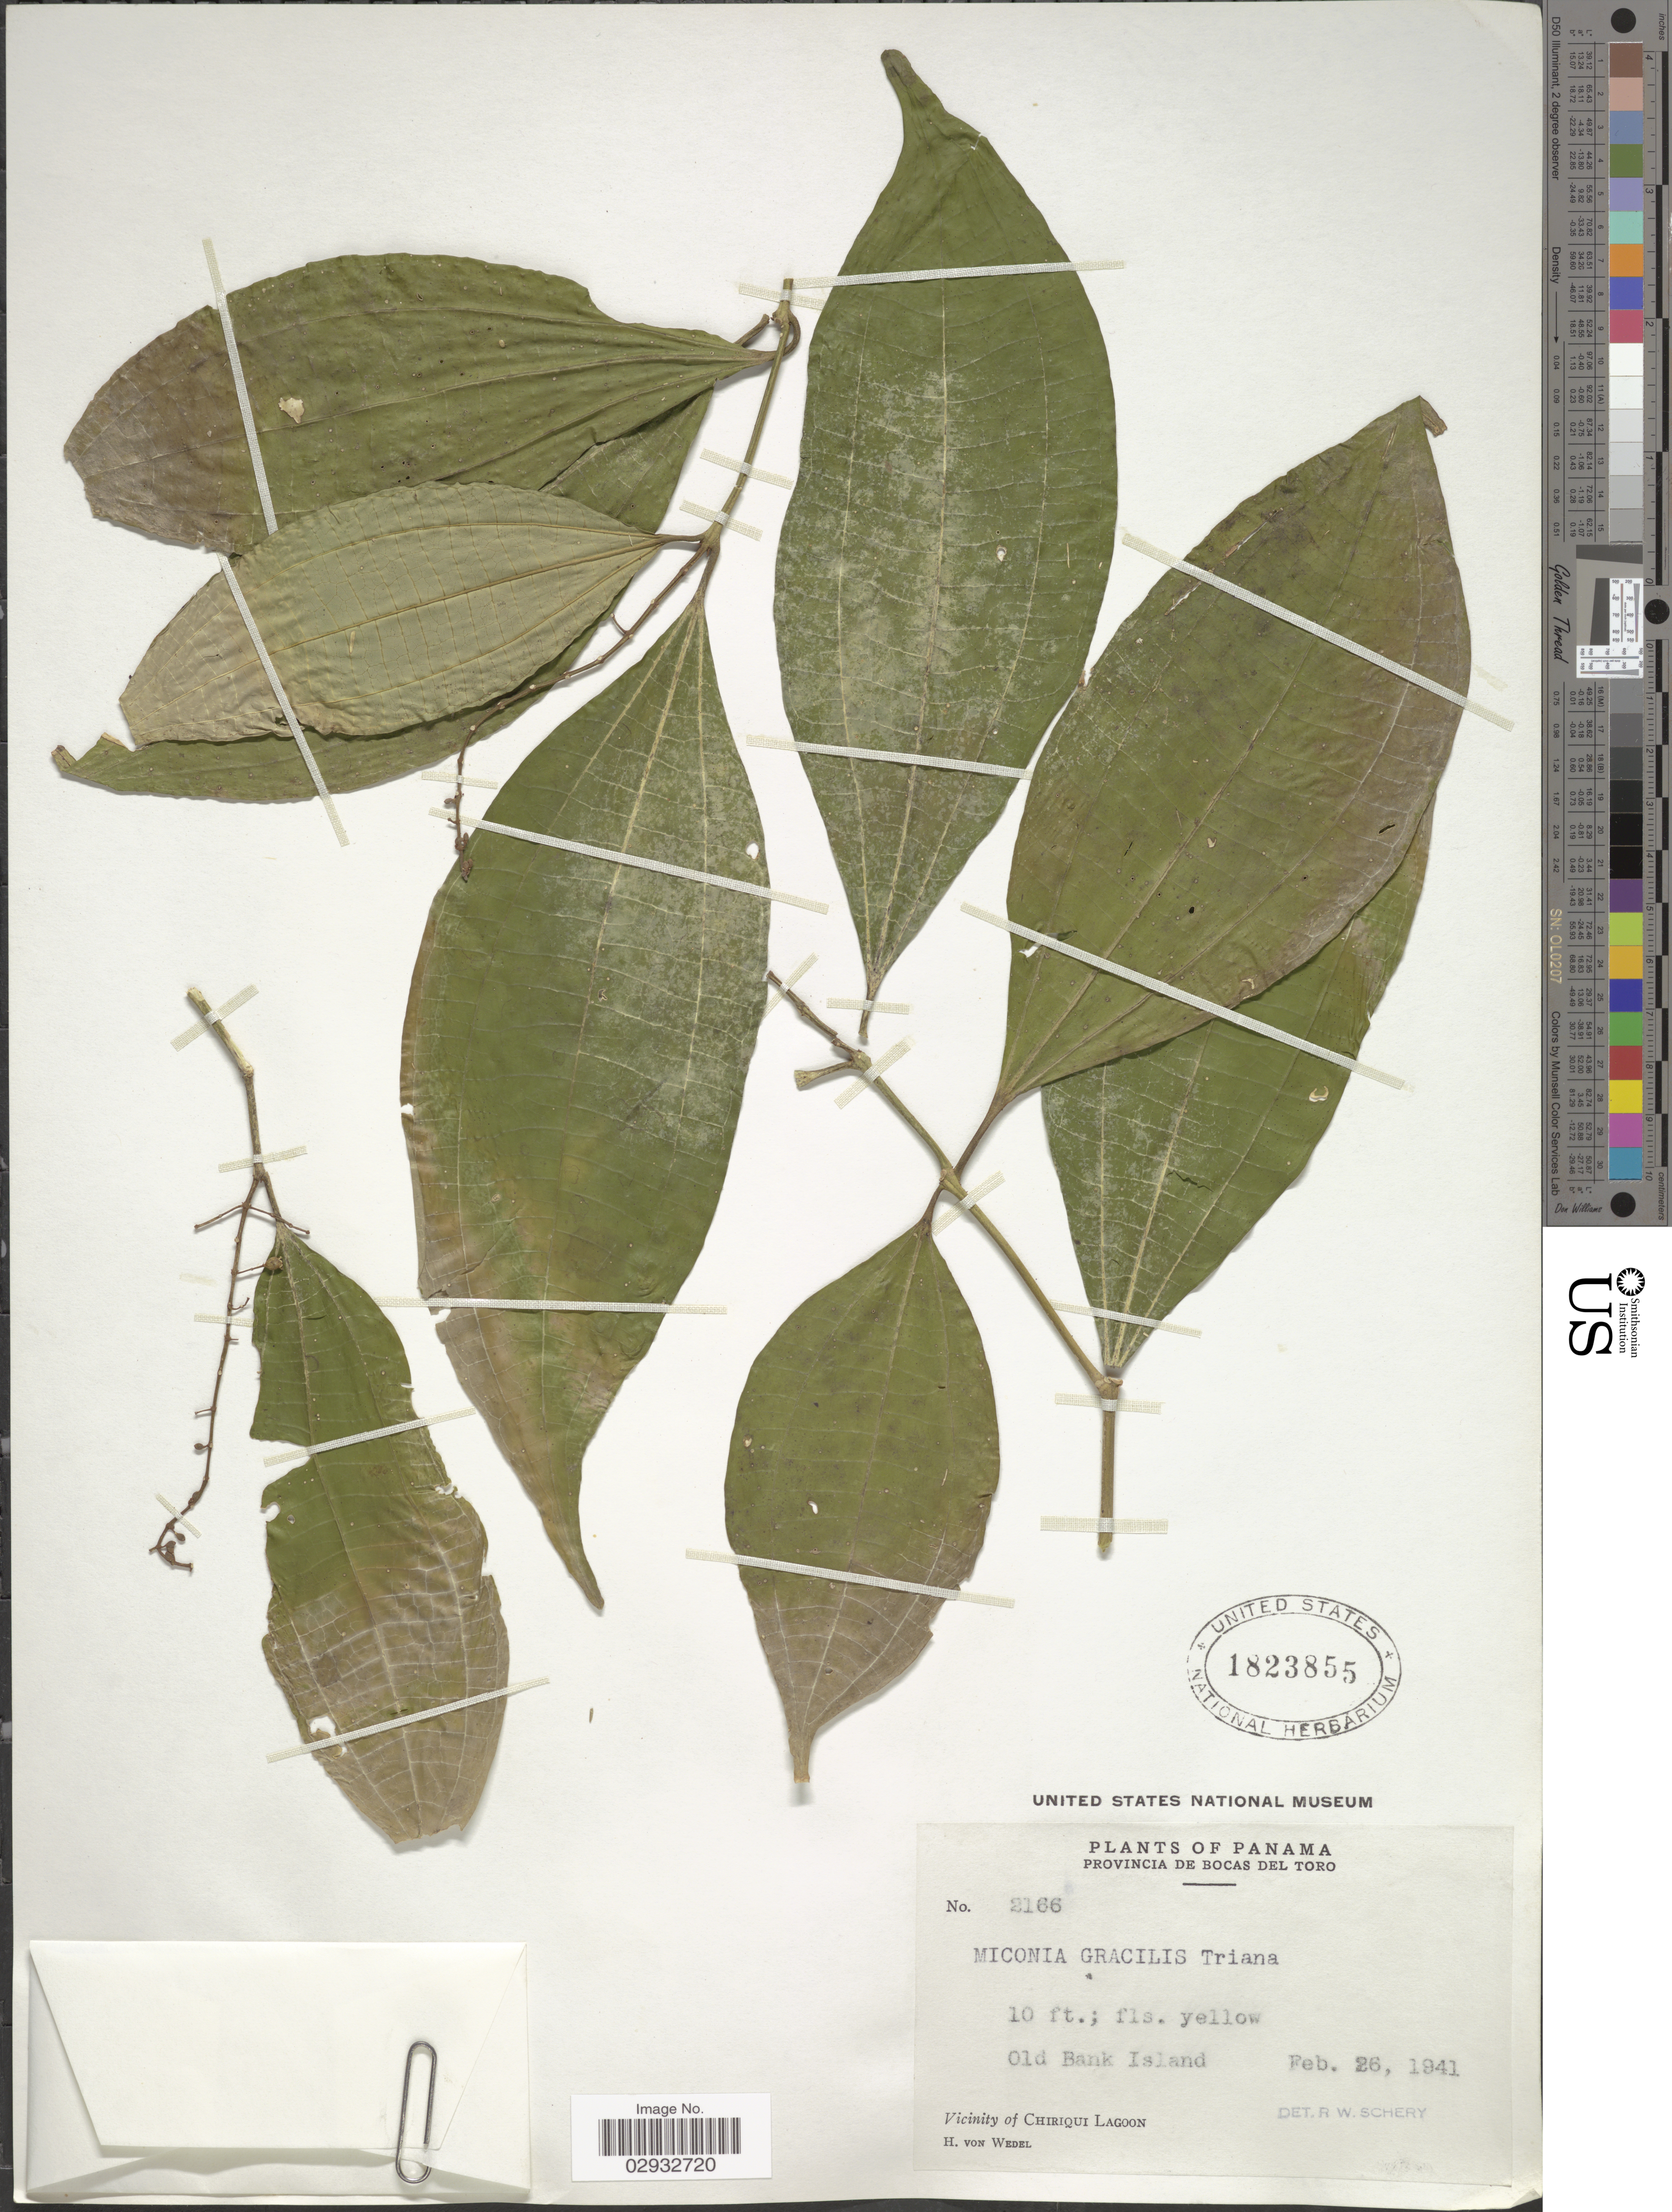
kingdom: Plantae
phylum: Tracheophyta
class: Magnoliopsida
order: Myrtales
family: Melastomataceae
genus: Miconia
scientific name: Miconia gracilis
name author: Triana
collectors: H. von Wedel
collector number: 2166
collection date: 1941-02-26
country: Panama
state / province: Bocas del Toro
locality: Old Bank Island. Vicinity of Chiriqui Lagoon.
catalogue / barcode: US 1823855